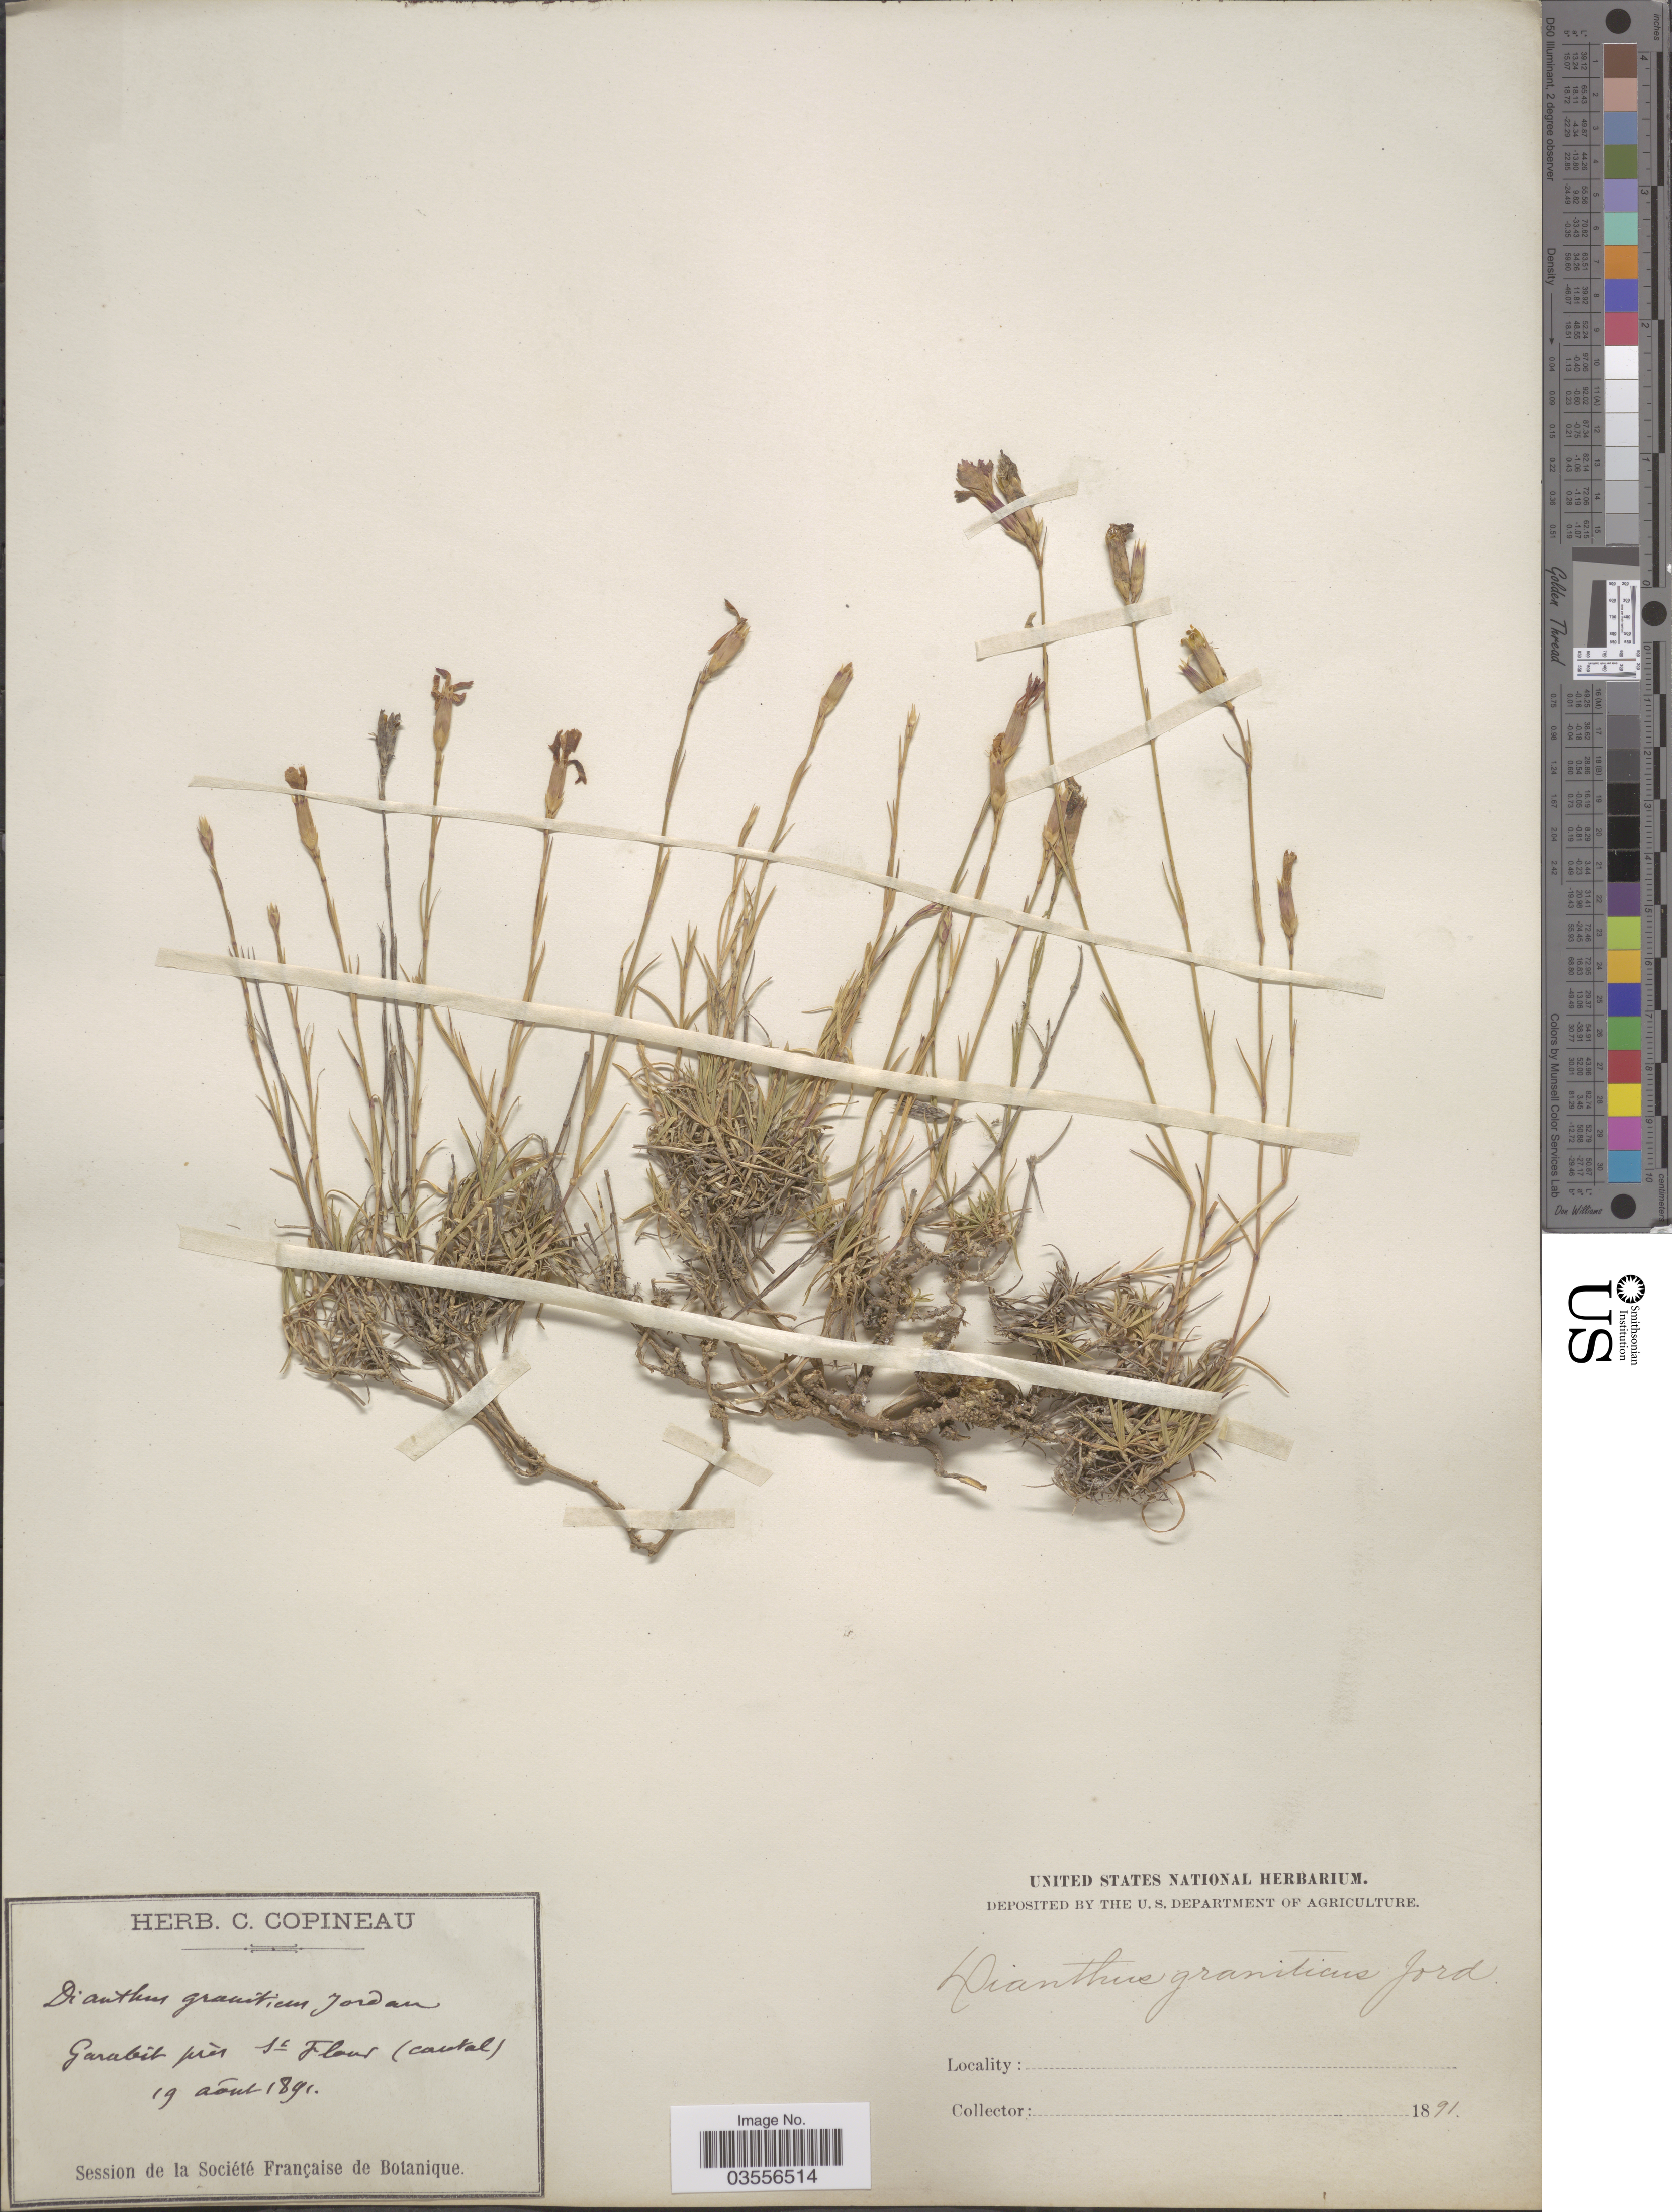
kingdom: Plantae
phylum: Tracheophyta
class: Magnoliopsida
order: Caryophyllales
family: Caryophyllaceae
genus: Dianthus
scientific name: Dianthus graniticus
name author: Jord.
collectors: ex herb. C. Copineau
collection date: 1891-08-19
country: France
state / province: Auvergne-Rhône-Alpes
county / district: Cantal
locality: Garabit près St Flour (Cantal).